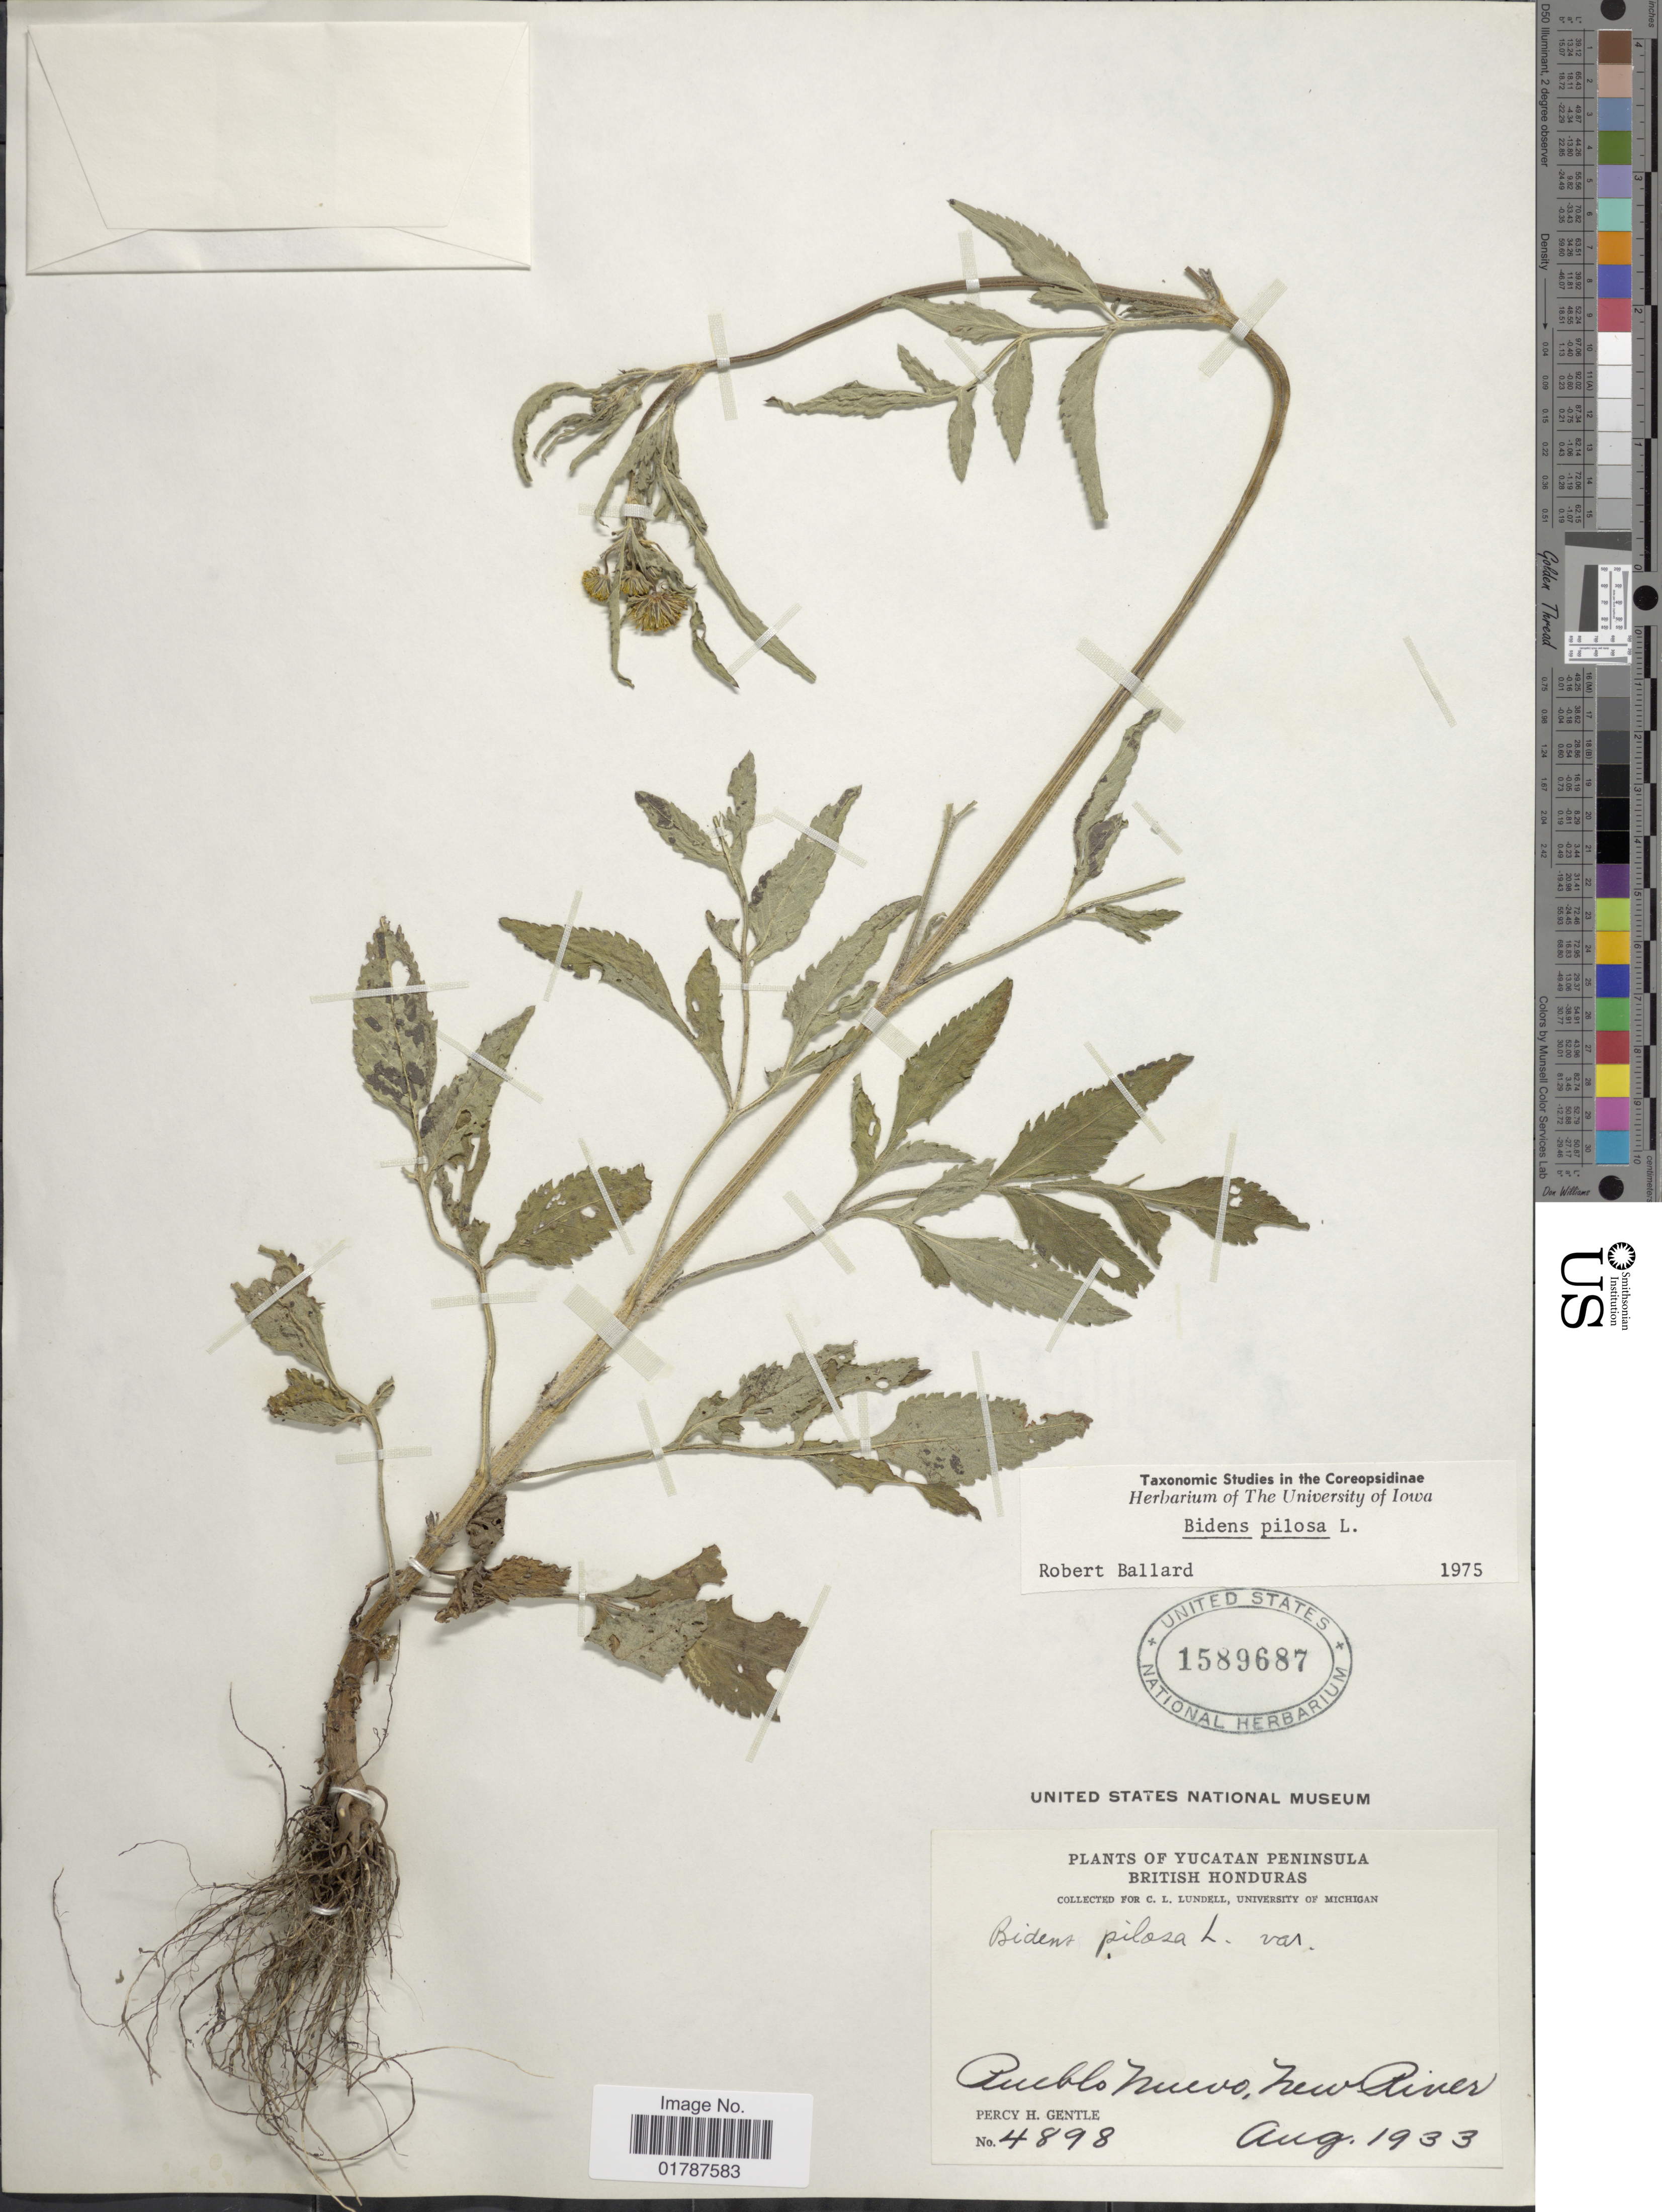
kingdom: Plantae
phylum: Tracheophyta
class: Magnoliopsida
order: Asterales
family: Asteraceae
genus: Bidens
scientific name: Bidens pilosa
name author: L.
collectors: P. H. Gentle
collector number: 4898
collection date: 1933-08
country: Belize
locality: Yucatan Peninsula, British Honduras, Pueblo Nuevo, New River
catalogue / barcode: US 1589687